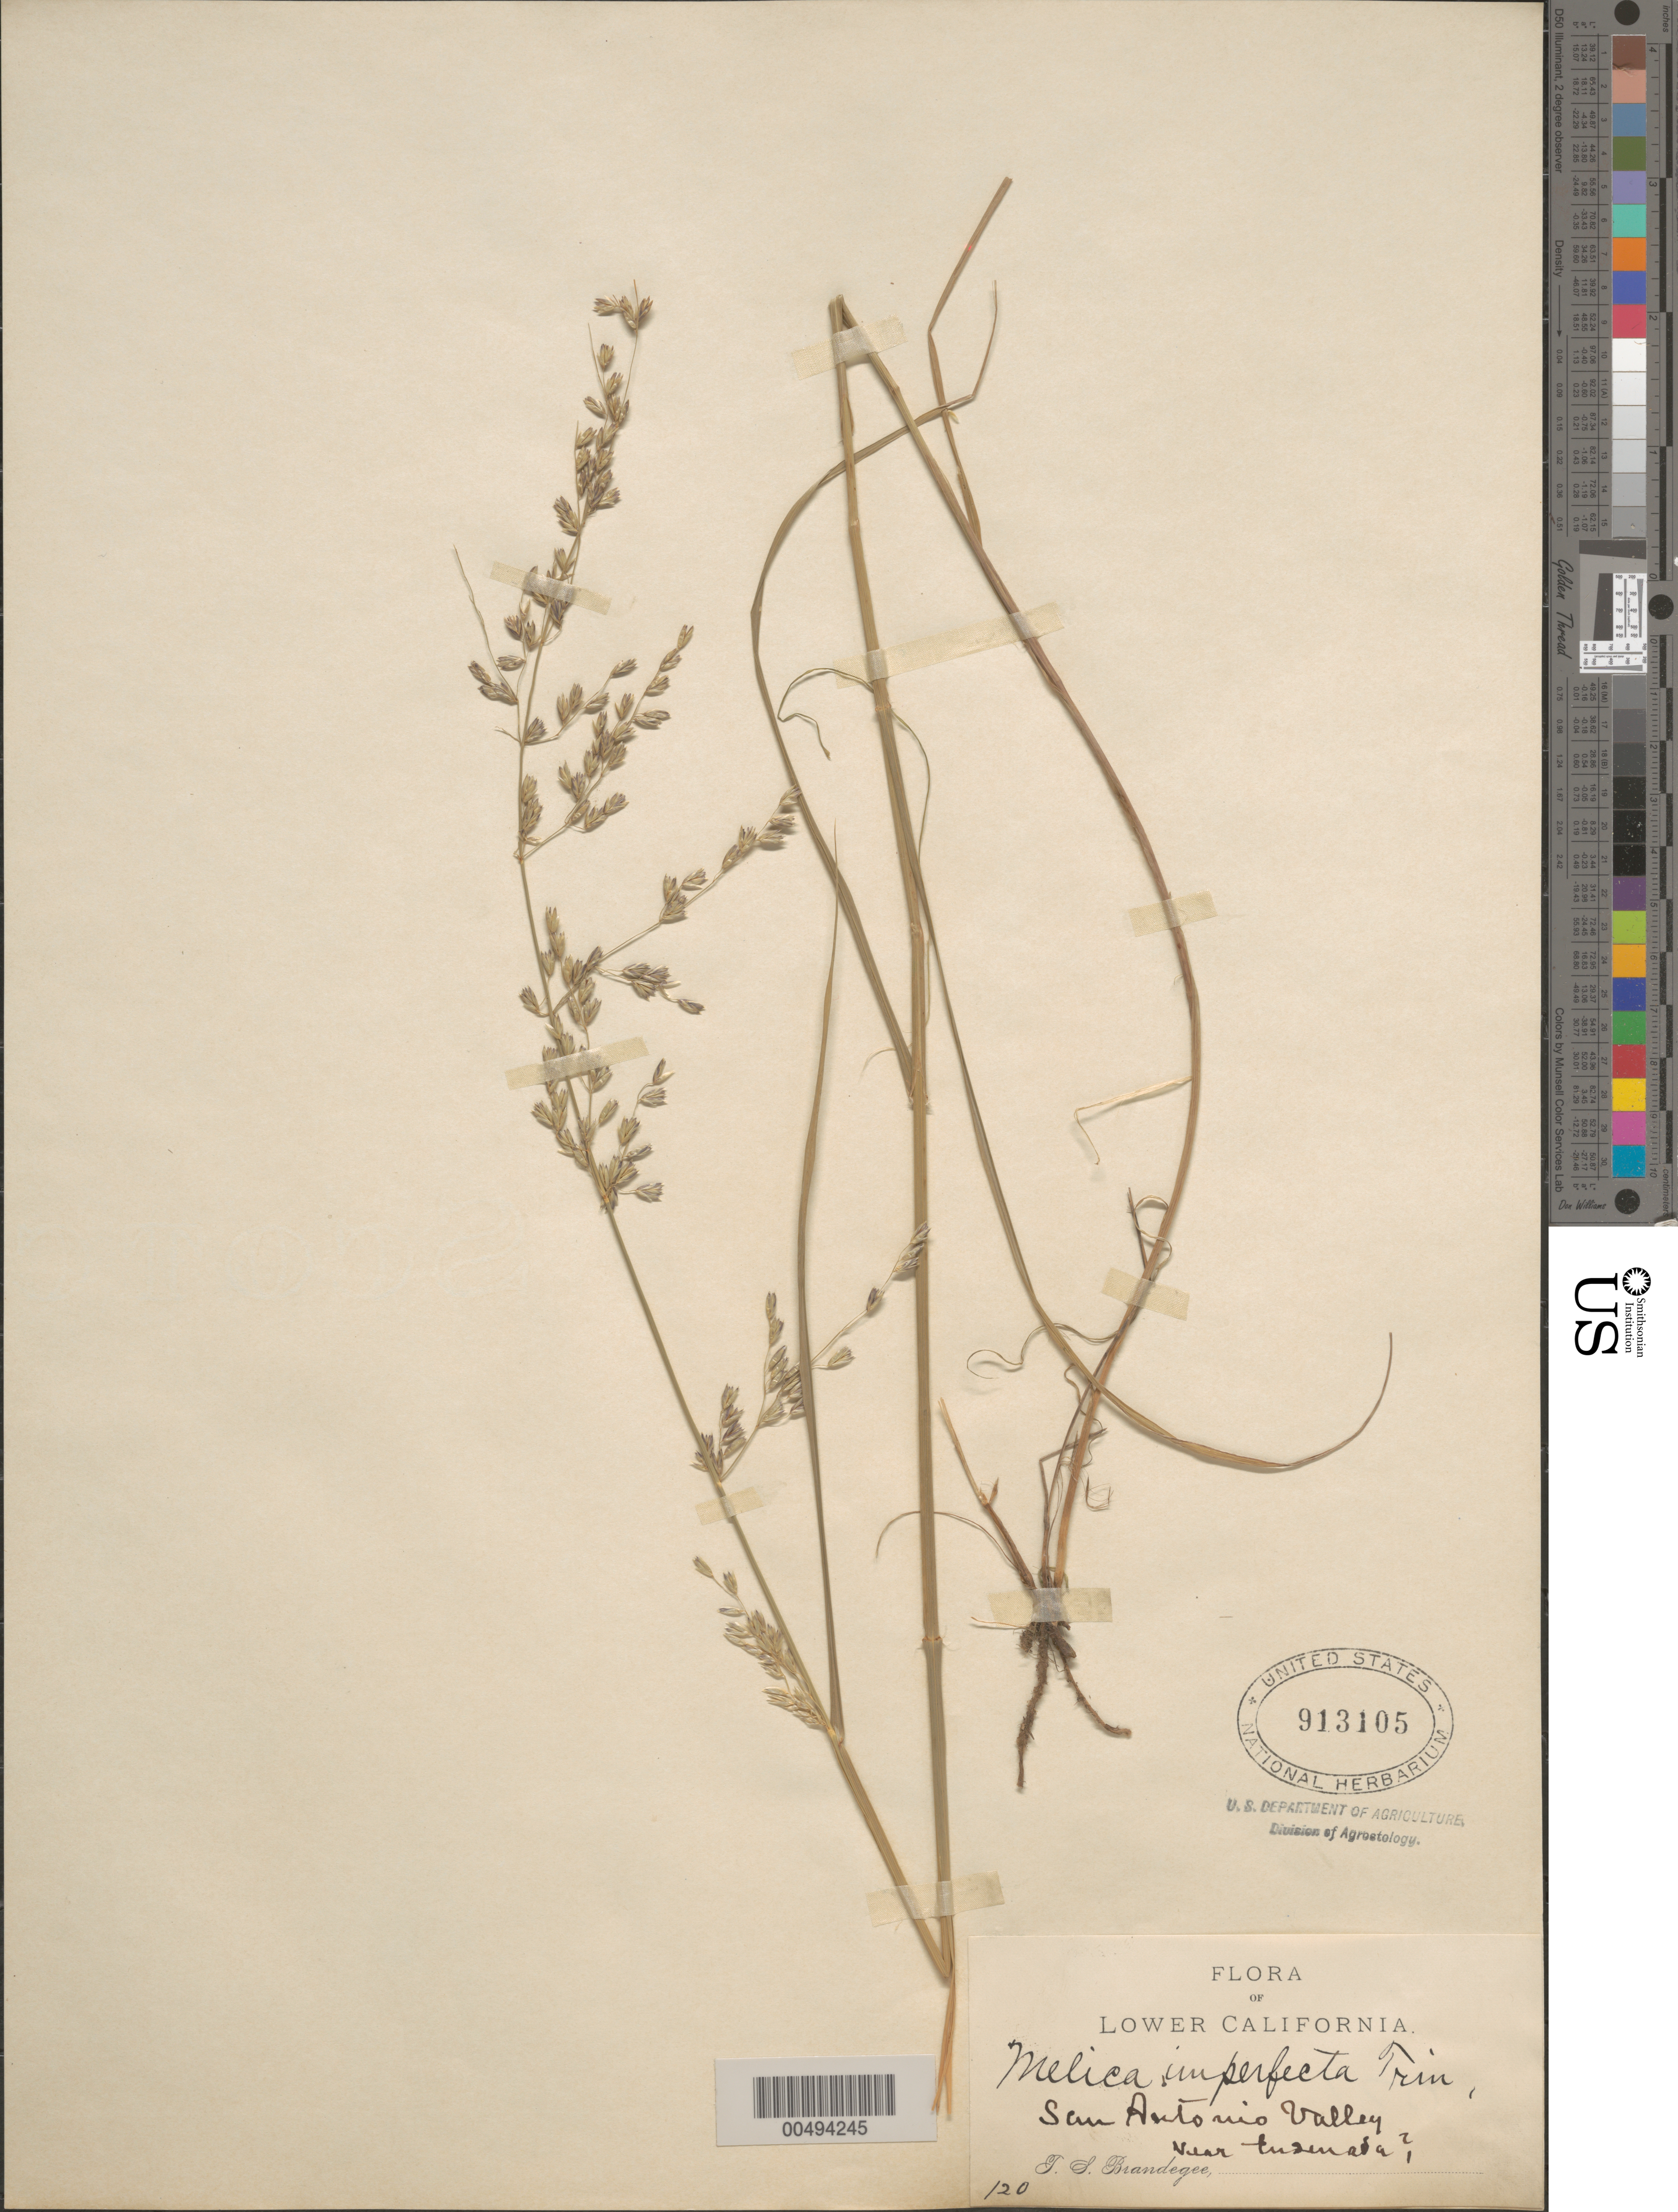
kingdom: Plantae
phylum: Tracheophyta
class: Liliopsida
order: Poales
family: Poaceae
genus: Melica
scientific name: Melica imperfecta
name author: Trin.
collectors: T. S. Brandegee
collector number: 120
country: Mexico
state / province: Baja California Norte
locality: San Antonio Valley, near Ensenada?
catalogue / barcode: US 913105